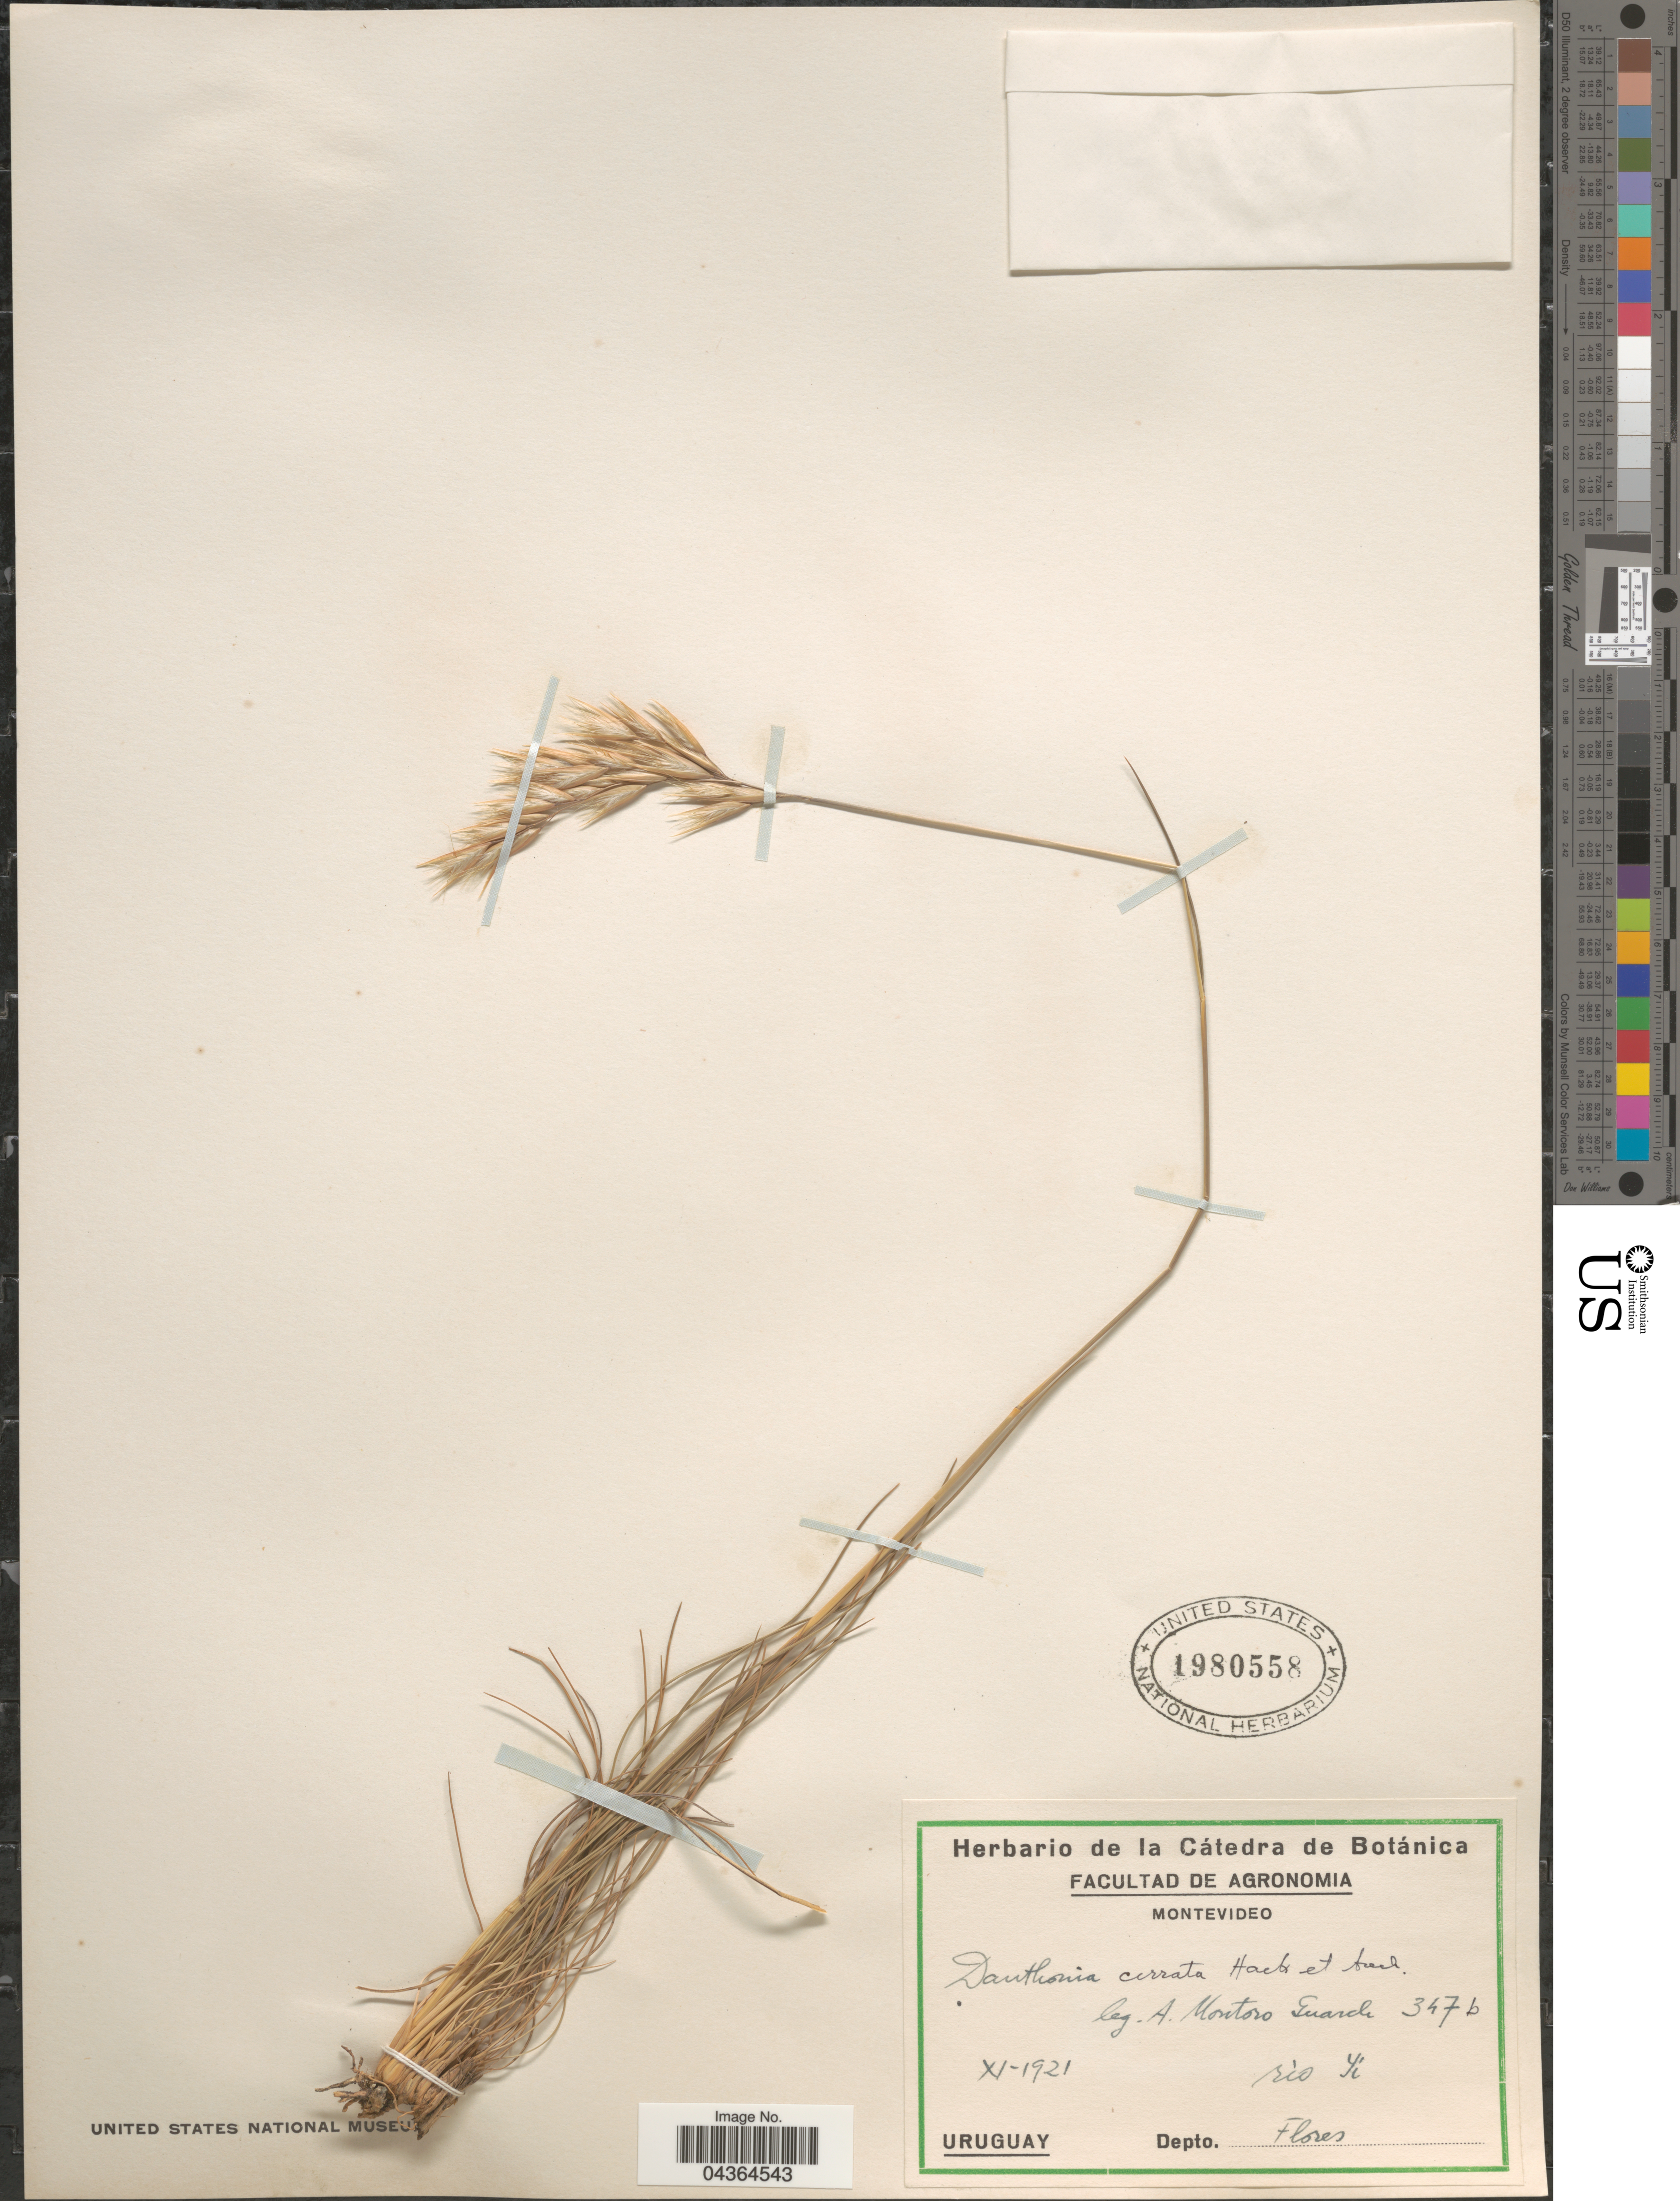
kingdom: Plantae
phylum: Tracheophyta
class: Liliopsida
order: Poales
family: Poaceae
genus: Danthonia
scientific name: Danthonia cirrata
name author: Hack. & Arechav.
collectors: A. Guarch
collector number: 347b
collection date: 1921-11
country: Uruguay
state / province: Flores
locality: Río Yí. Depto. Flores.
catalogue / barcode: US 1980558